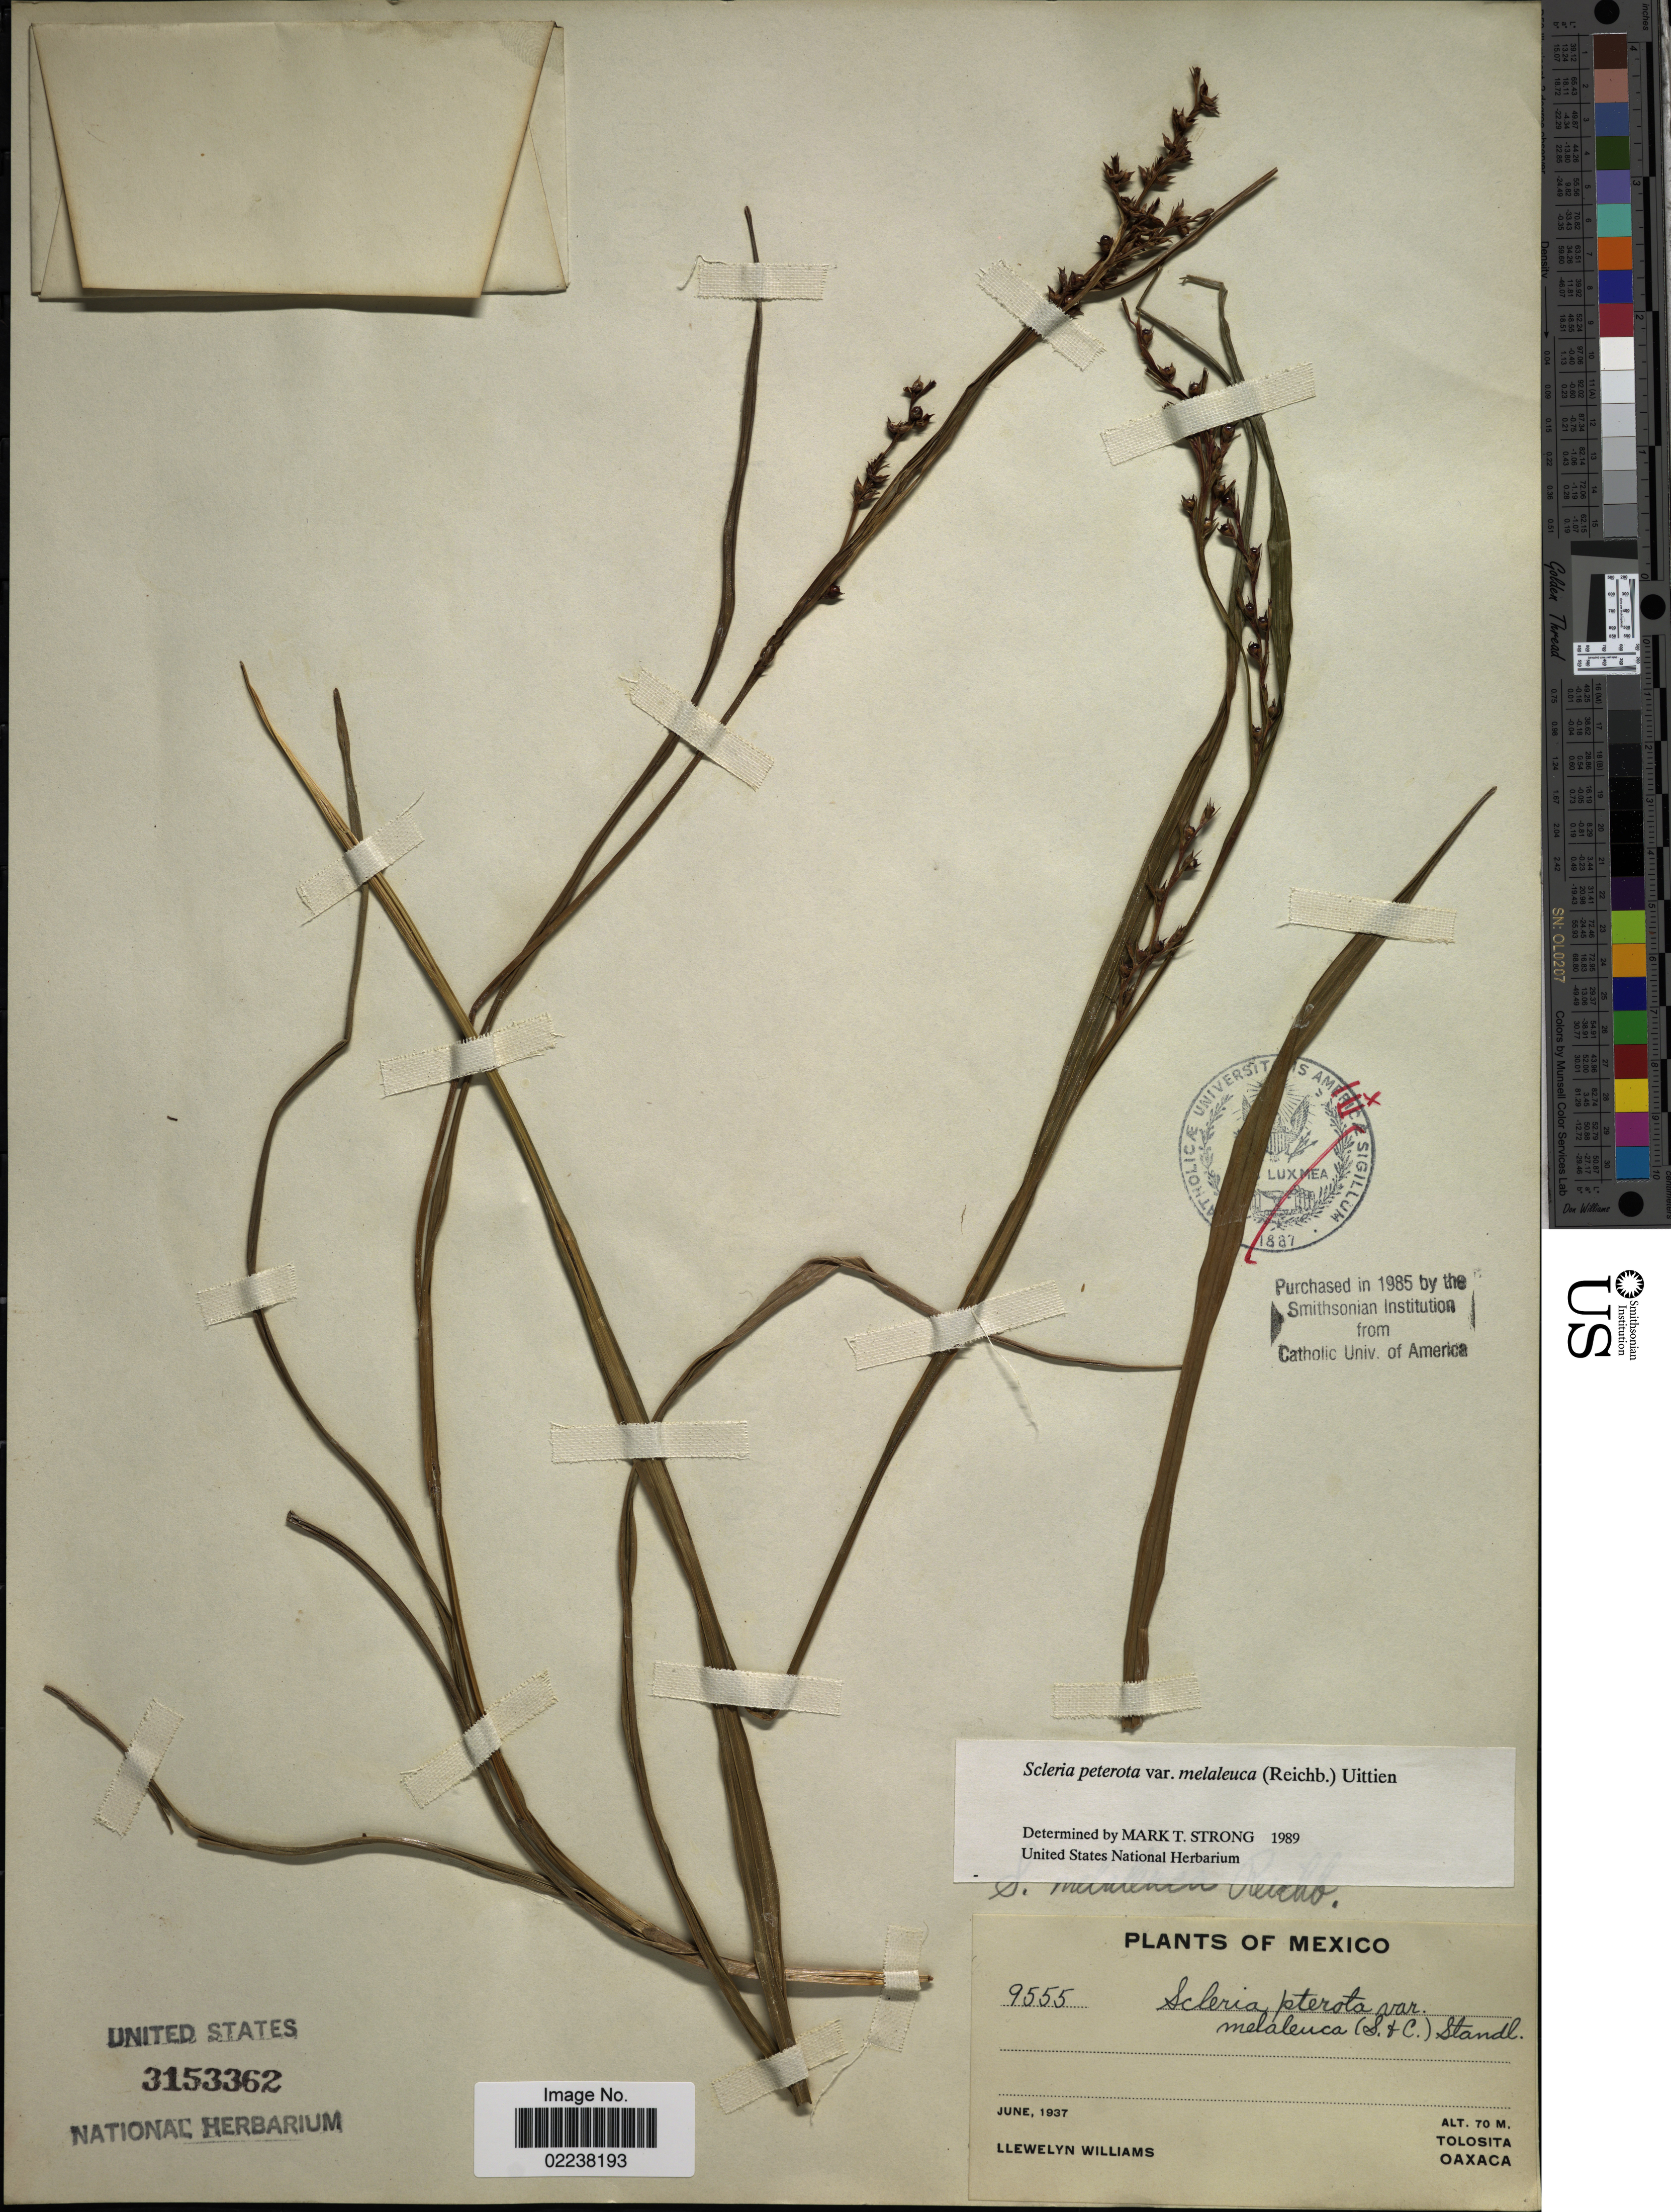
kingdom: Plantae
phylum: Tracheophyta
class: Liliopsida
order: Poales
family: Cyperaceae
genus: Scleria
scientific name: Scleria gaertneri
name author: Raddi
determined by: Strong, Mark T., (BOT), Smithsonian Institution - National Museum of Natural History (UNITED STATES)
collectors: Ll. Williams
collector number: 9555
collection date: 1937-06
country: Mexico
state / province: Oaxaca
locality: Tolosita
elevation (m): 70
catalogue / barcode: US 3153362